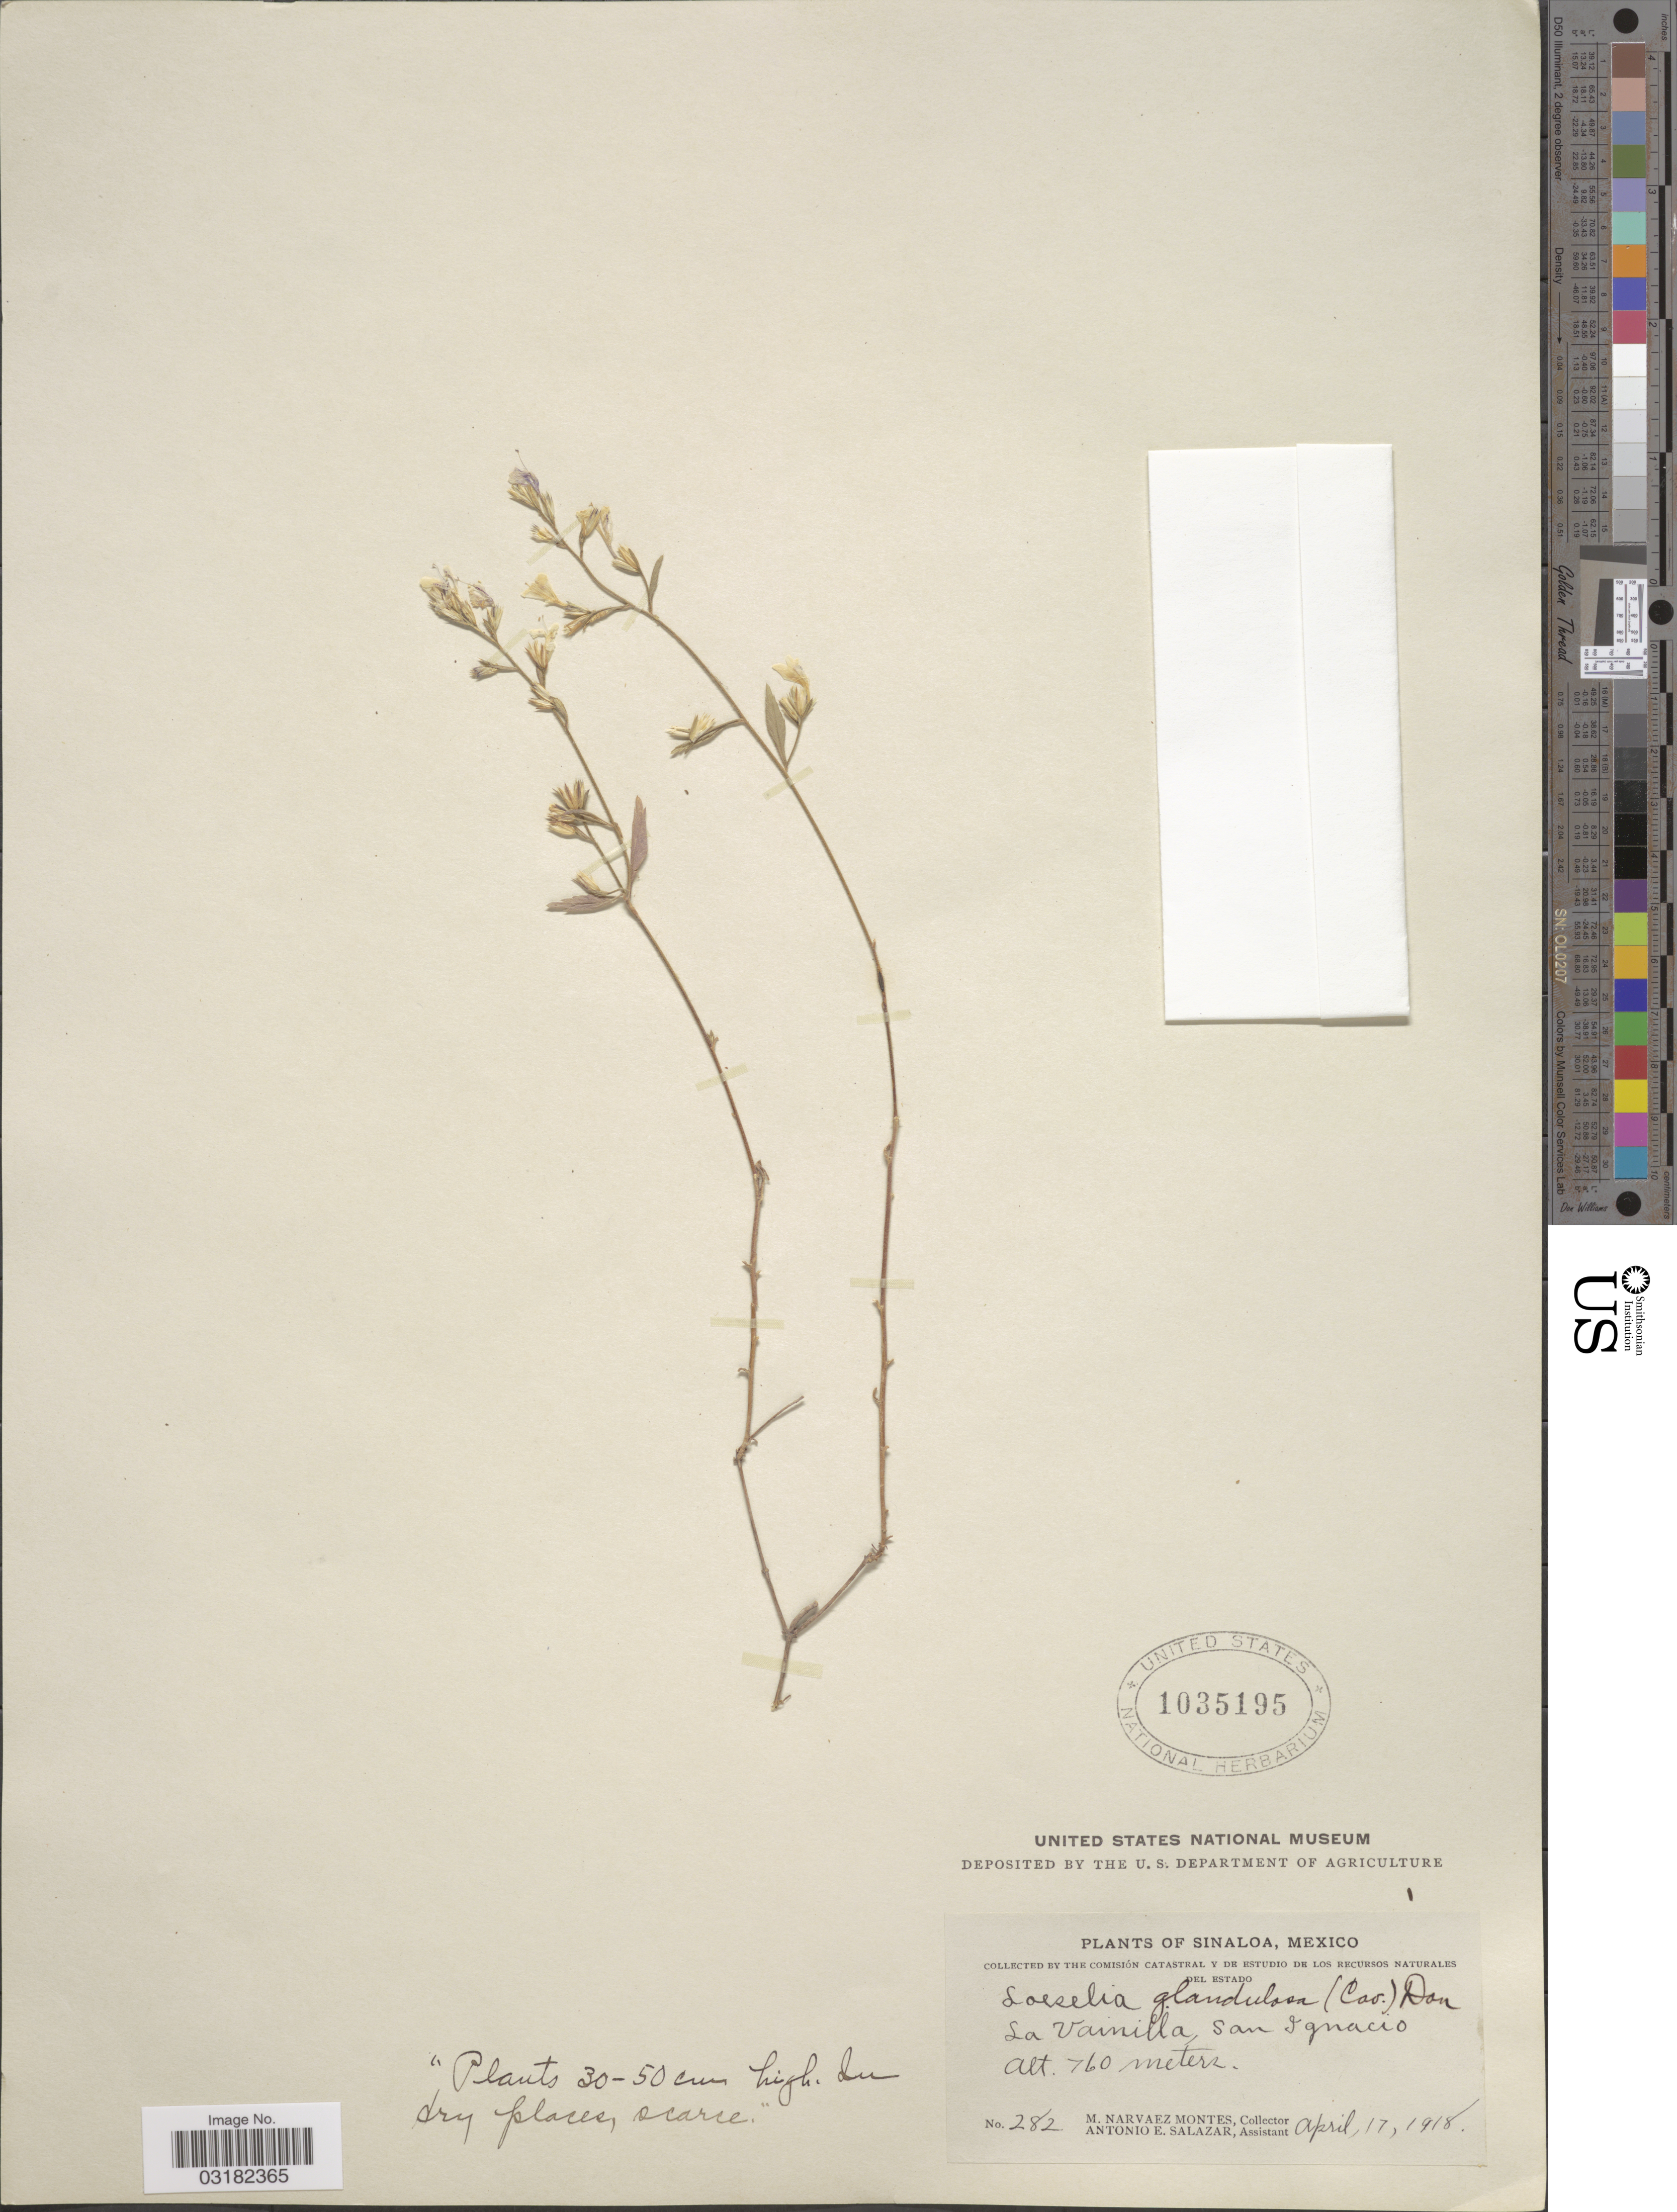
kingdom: Plantae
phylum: Tracheophyta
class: Magnoliopsida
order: Ericales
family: Polemoniaceae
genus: Loeselia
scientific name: Loeselia glandulosa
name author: (Cav.) G. Don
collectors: M. Narvaez-Montes & A. E. Salazar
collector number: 282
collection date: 1918-04-17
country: Mexico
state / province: Sinaloa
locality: La Vainilla, San Ignacio.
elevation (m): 760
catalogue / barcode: US 1035195